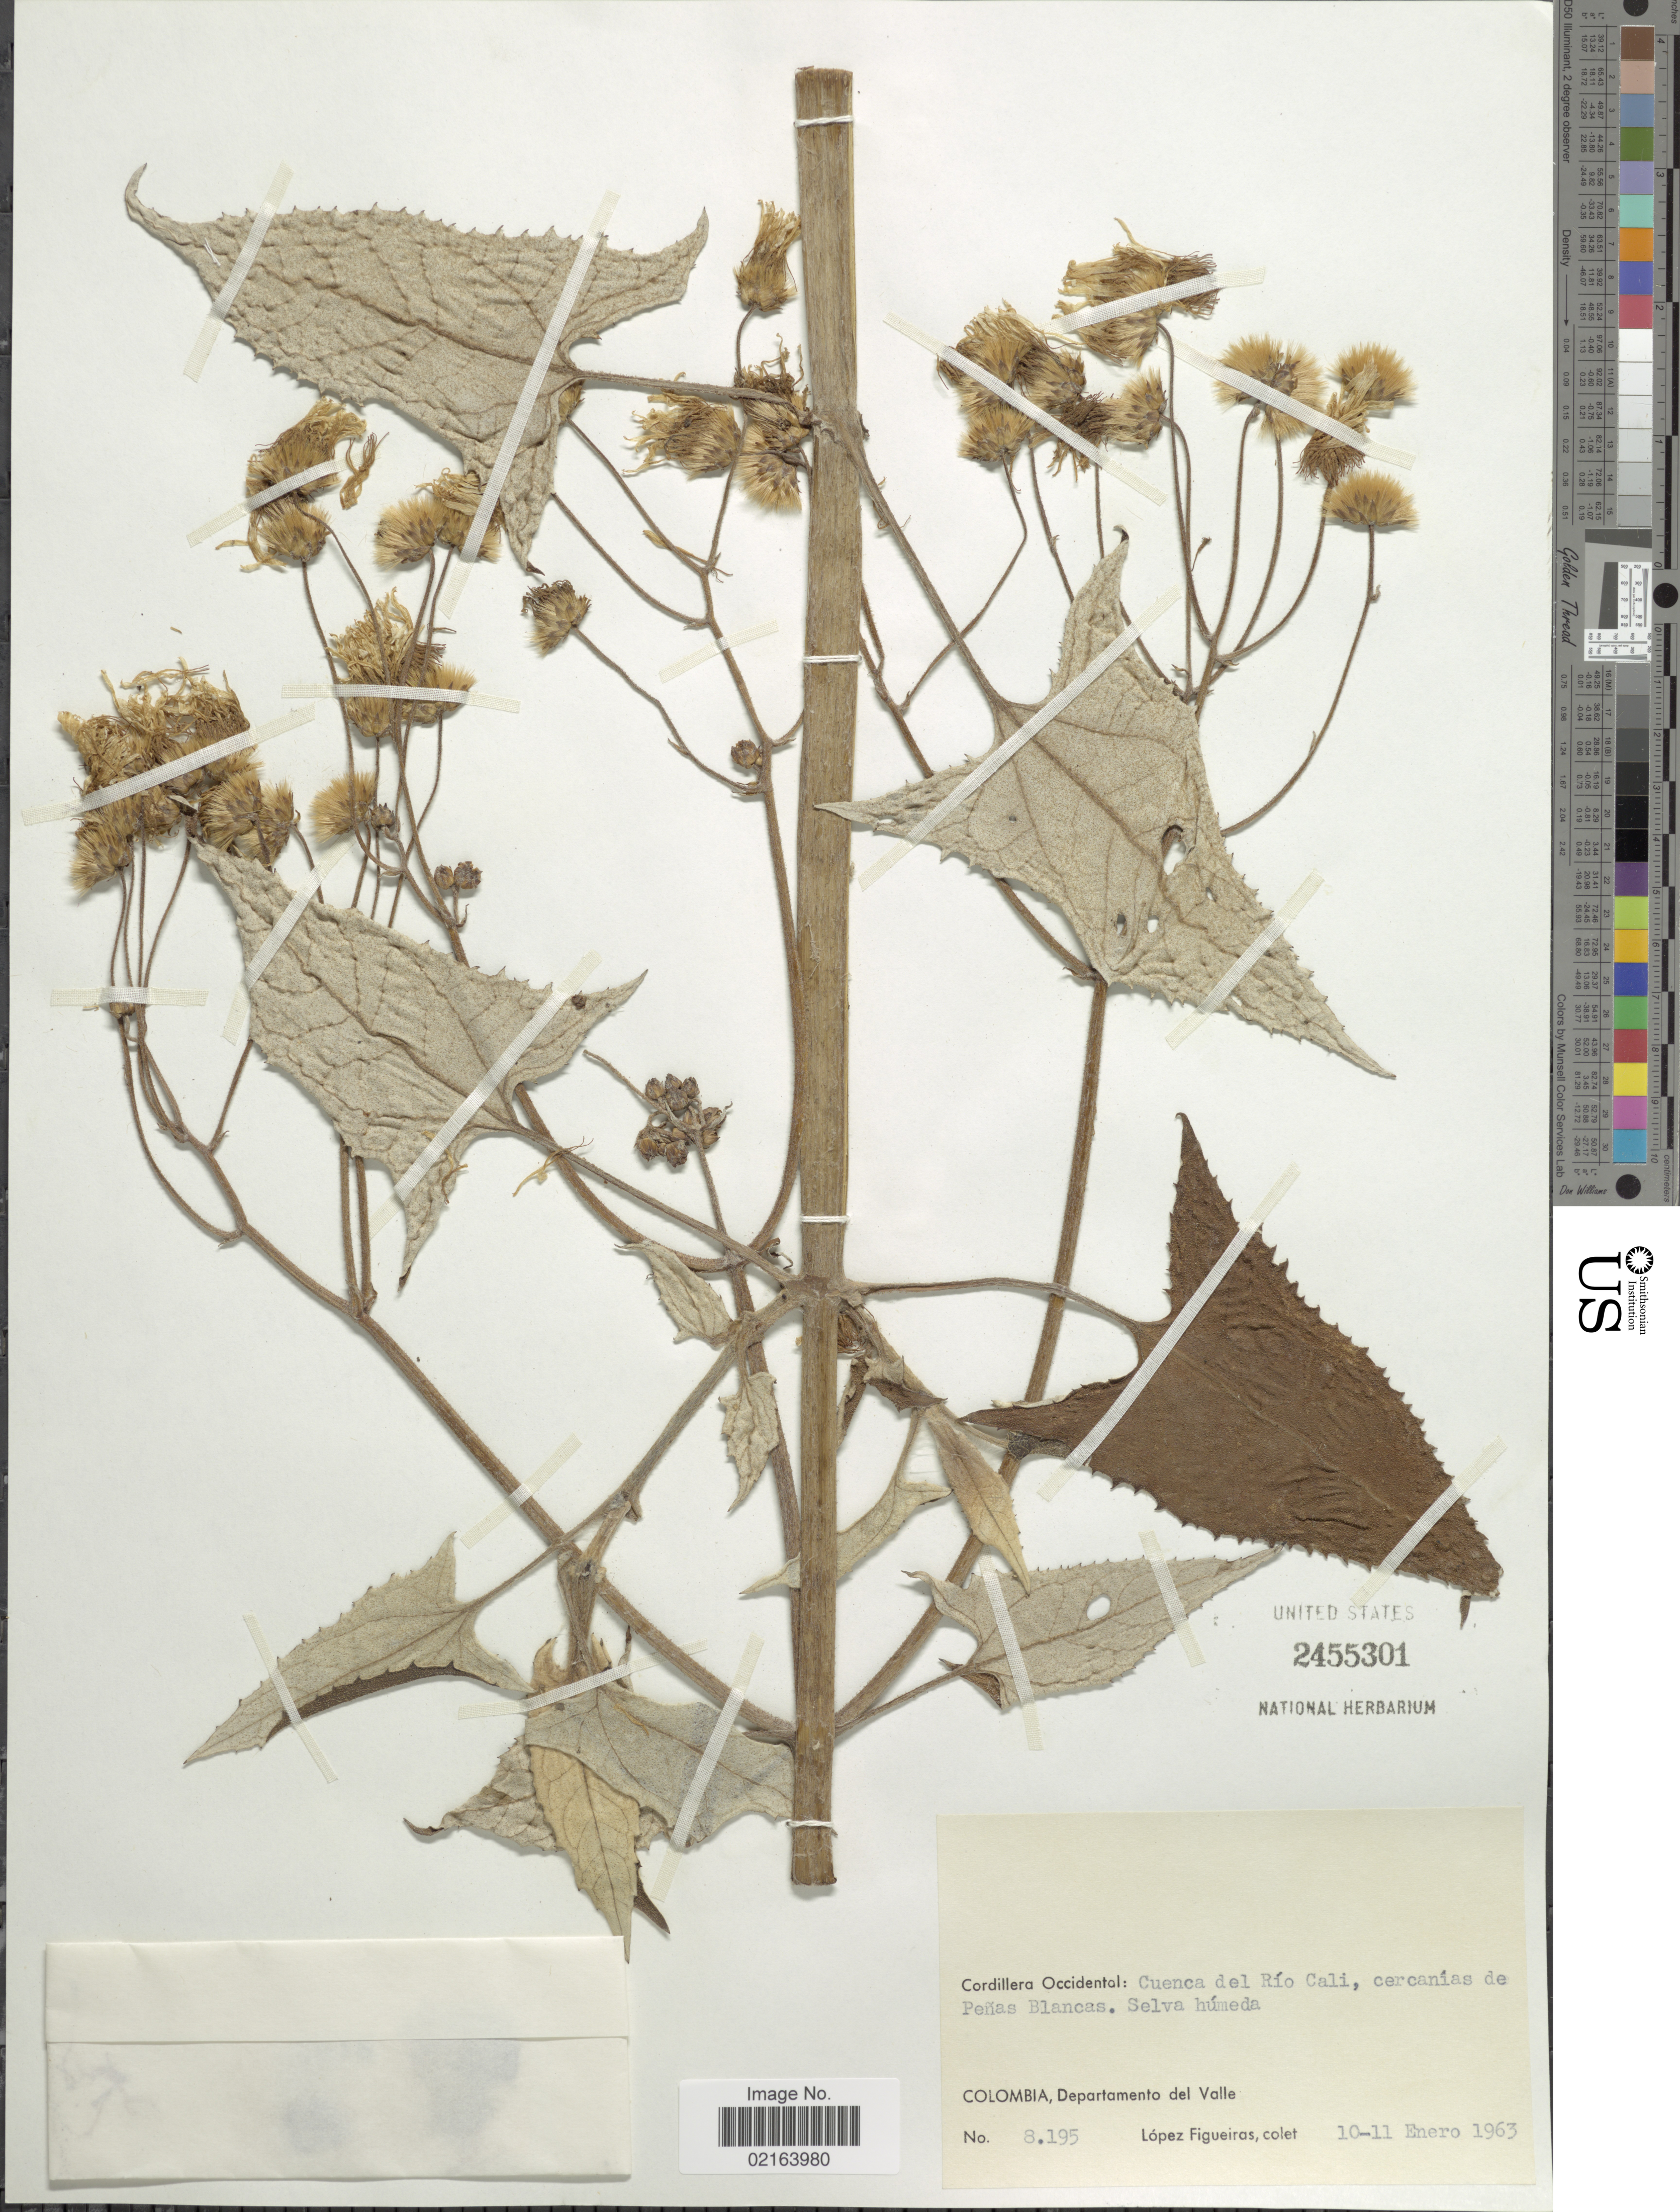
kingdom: Plantae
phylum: Tracheophyta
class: Magnoliopsida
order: Asterales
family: Asteraceae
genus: Munnozia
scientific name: Munnozia senecionidis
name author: Benth.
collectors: M. López Figueiras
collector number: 8195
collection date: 1963-01-10/1963-01-11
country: Colombia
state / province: Valle del Cauca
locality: Cordillera Occidental: Cuenca del Rio Cali, cercanias de Penas Blancas, Selva humeda, Colombia, Departamento del Valle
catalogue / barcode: US 2455301